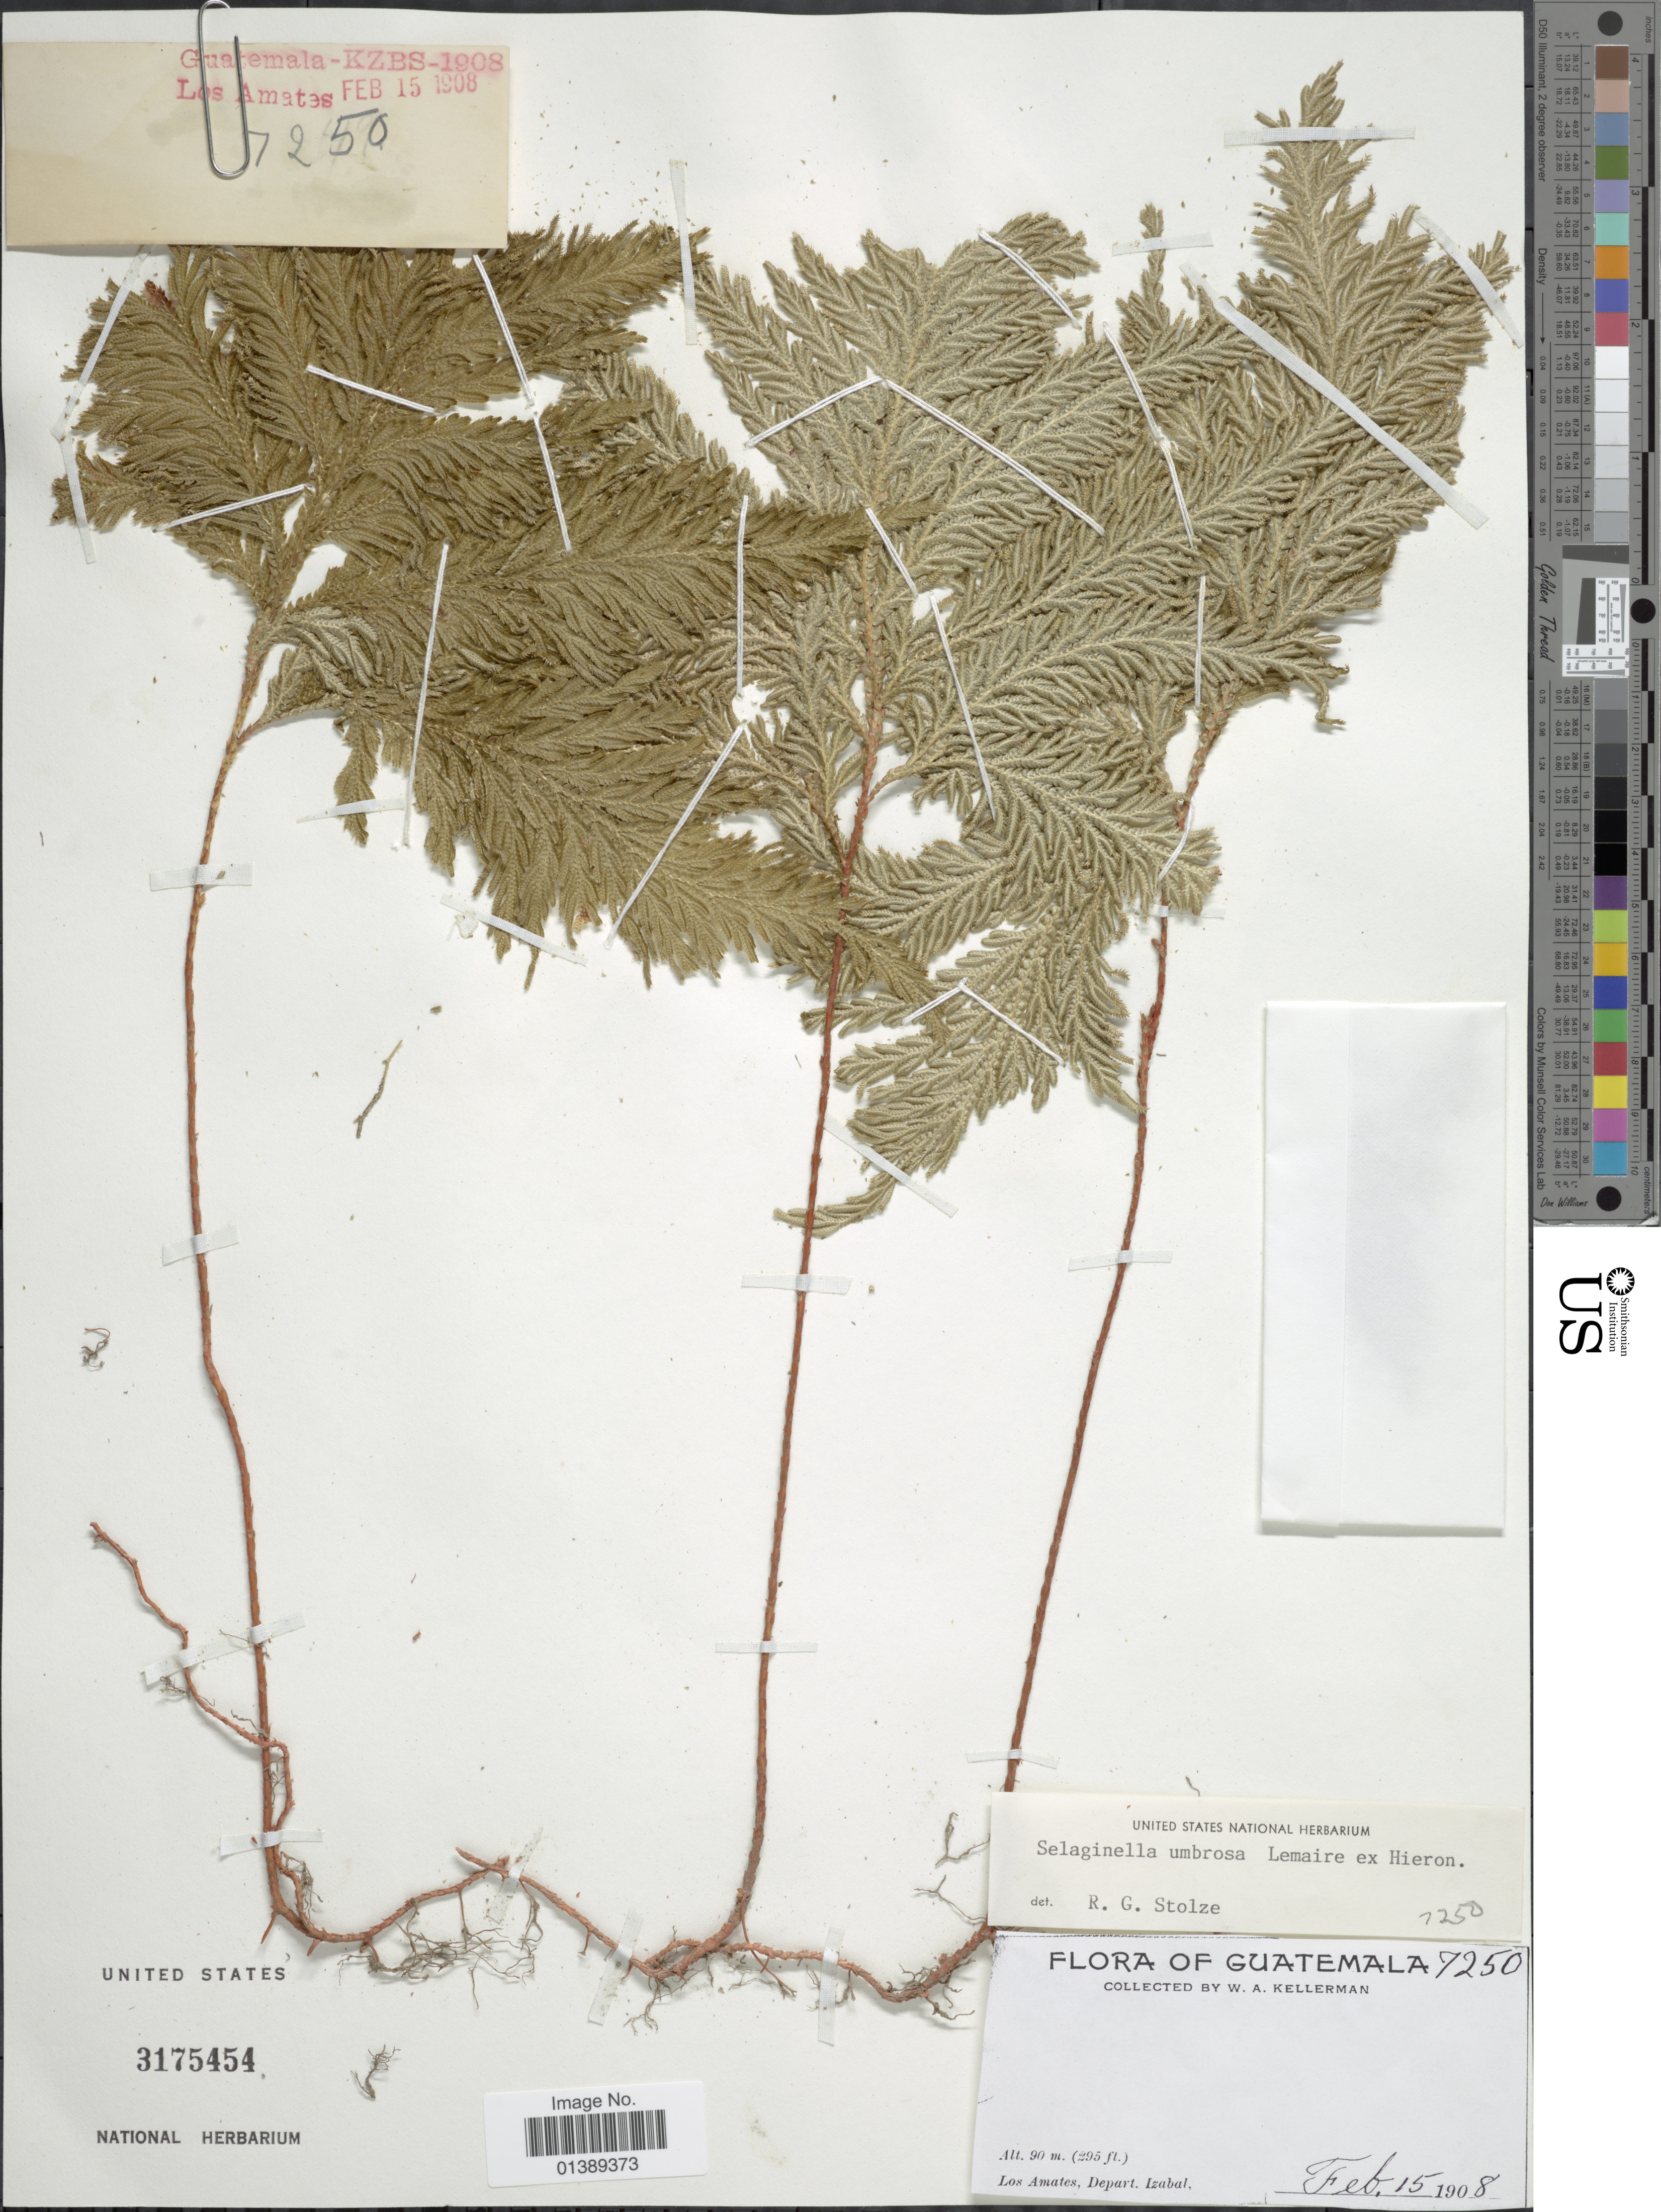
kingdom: Plantae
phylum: Tracheophyta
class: Lycopodiopsida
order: Selaginellales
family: Selaginellaceae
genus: Selaginella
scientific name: Selaginella umbrosa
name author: Lem. ex Hieron.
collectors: W. Kellerman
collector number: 7250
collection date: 1908-02-15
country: Guatemala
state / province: Izabal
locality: Los Amates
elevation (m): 90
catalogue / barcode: US 3175454